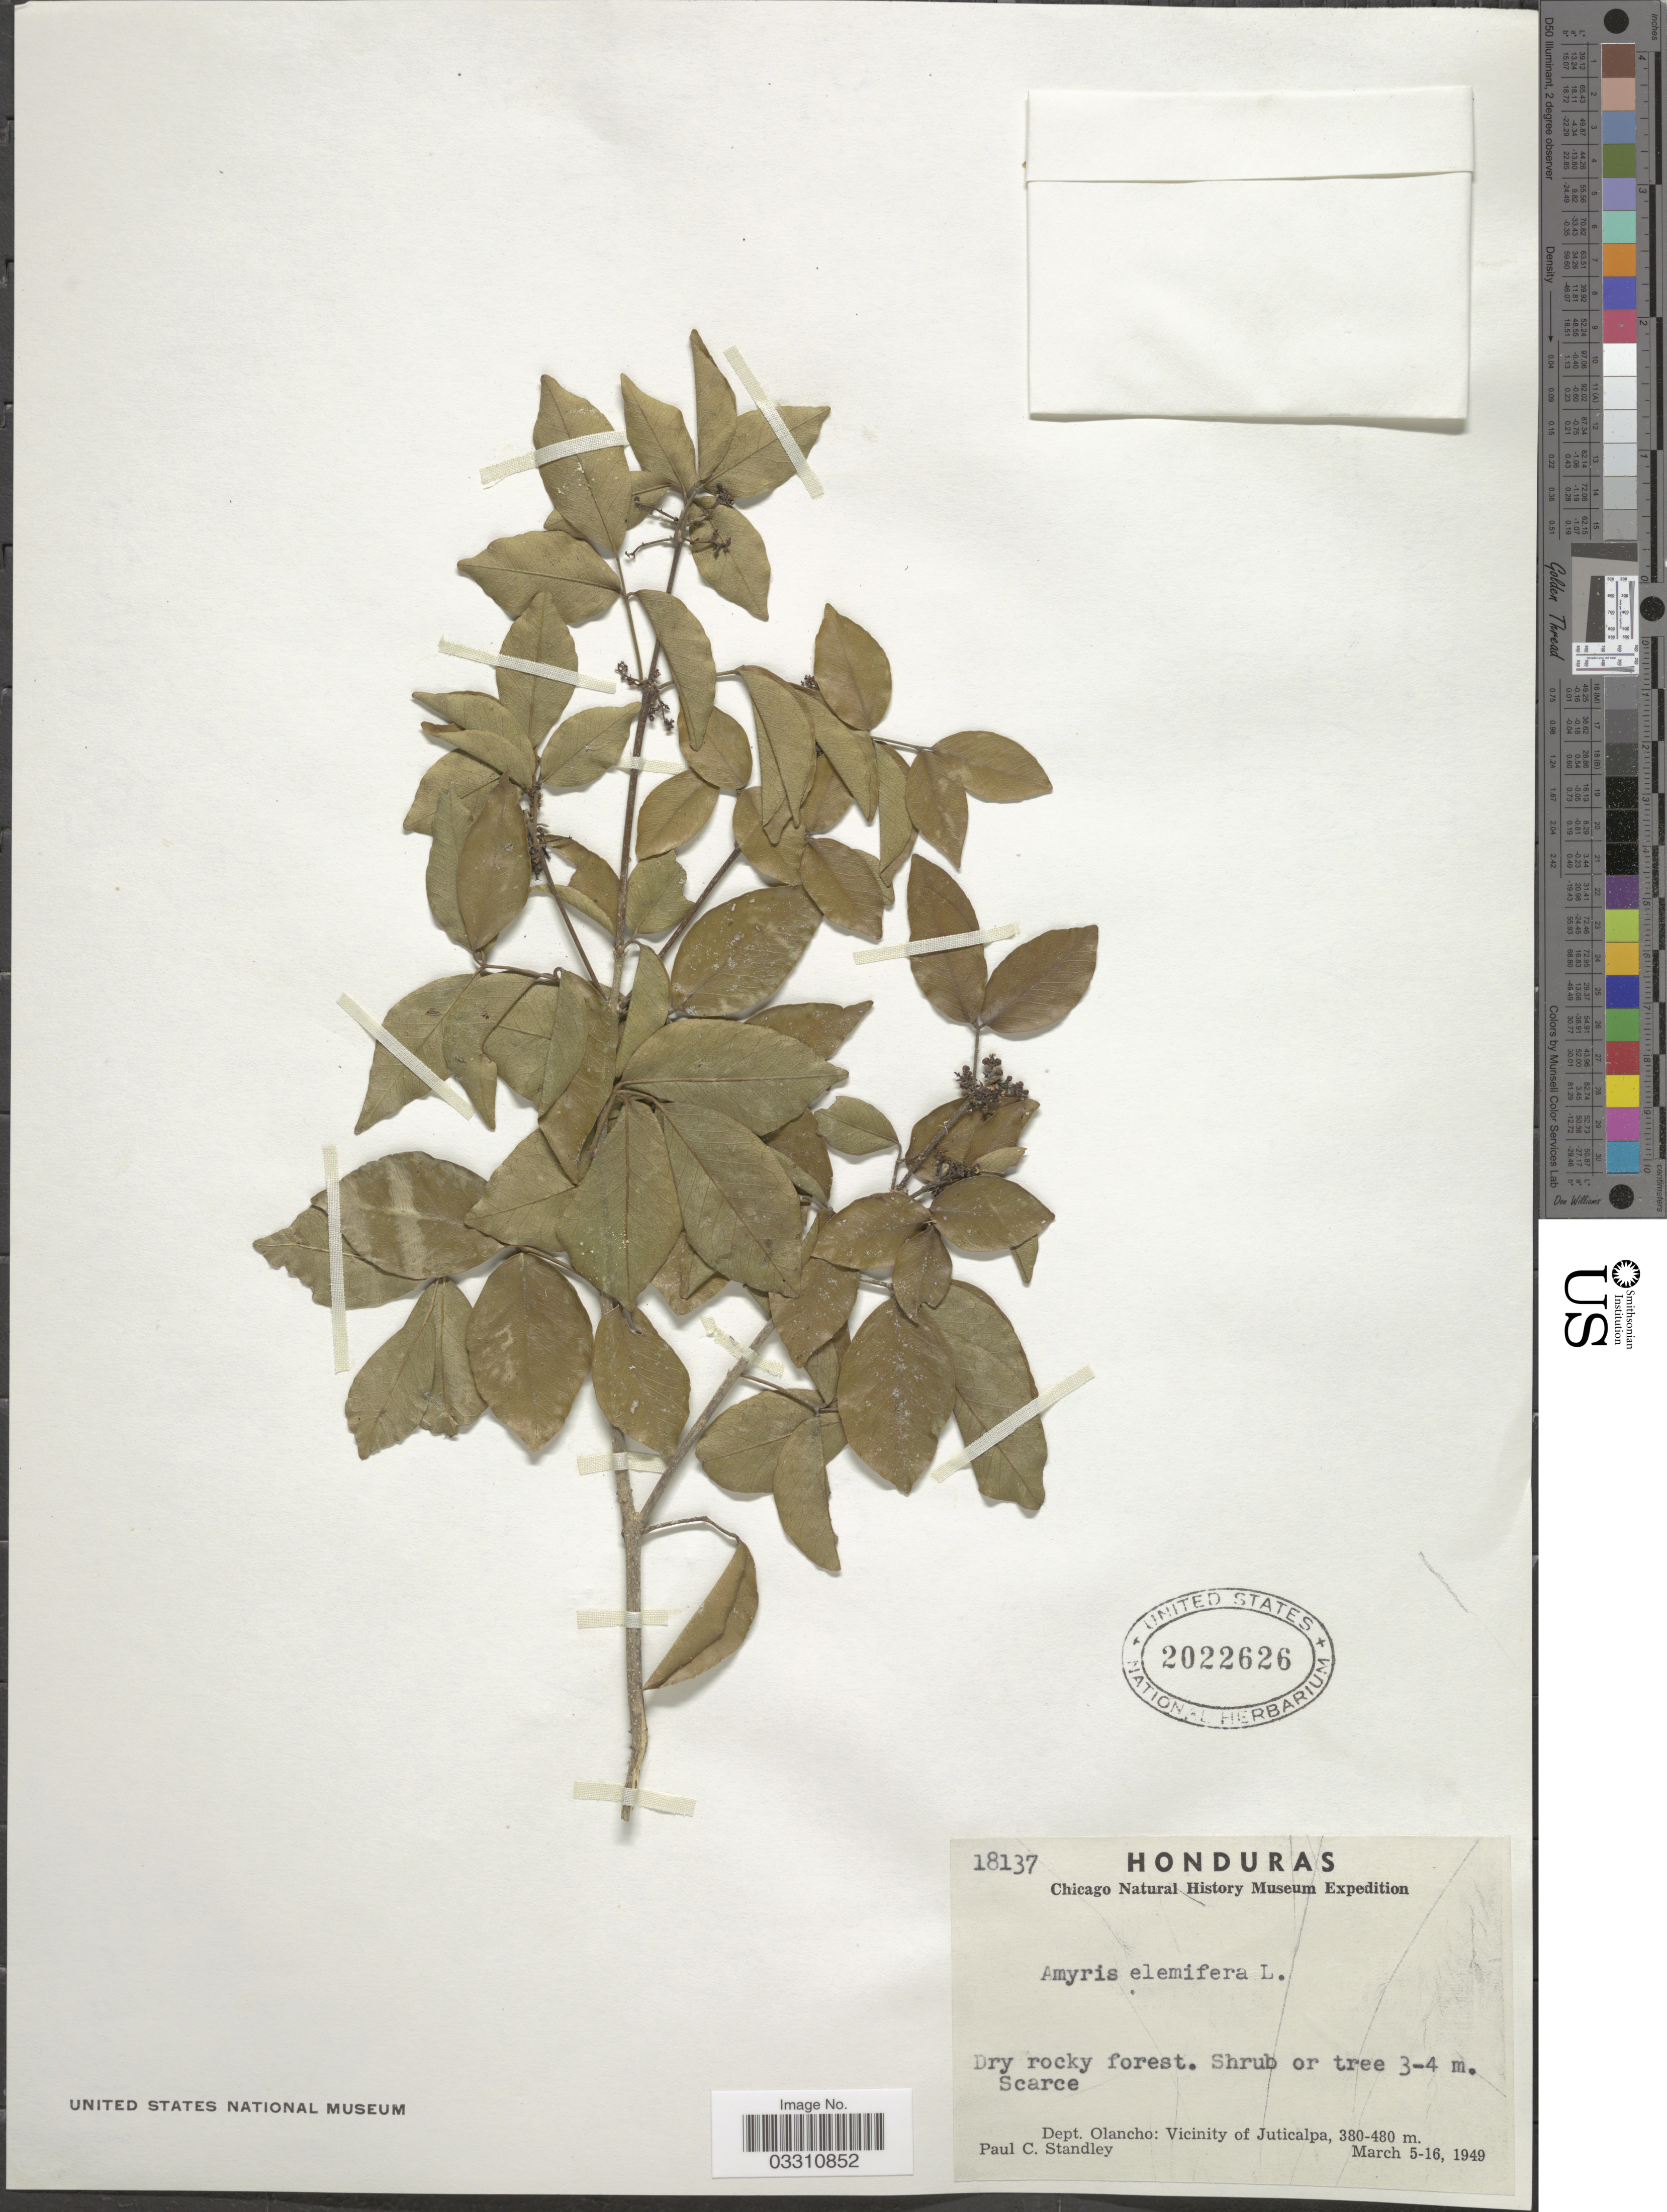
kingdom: Plantae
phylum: Tracheophyta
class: Magnoliopsida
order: Sapindales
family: Rutaceae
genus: Amyris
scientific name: Amyris elemifera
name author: L.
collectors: P. C. Standley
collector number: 18137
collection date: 1949-03-05/1949-03-16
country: Honduras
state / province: Olancho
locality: Dept. Olanco: Vicinity of Juticalpa.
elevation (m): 380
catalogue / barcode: US 2022626